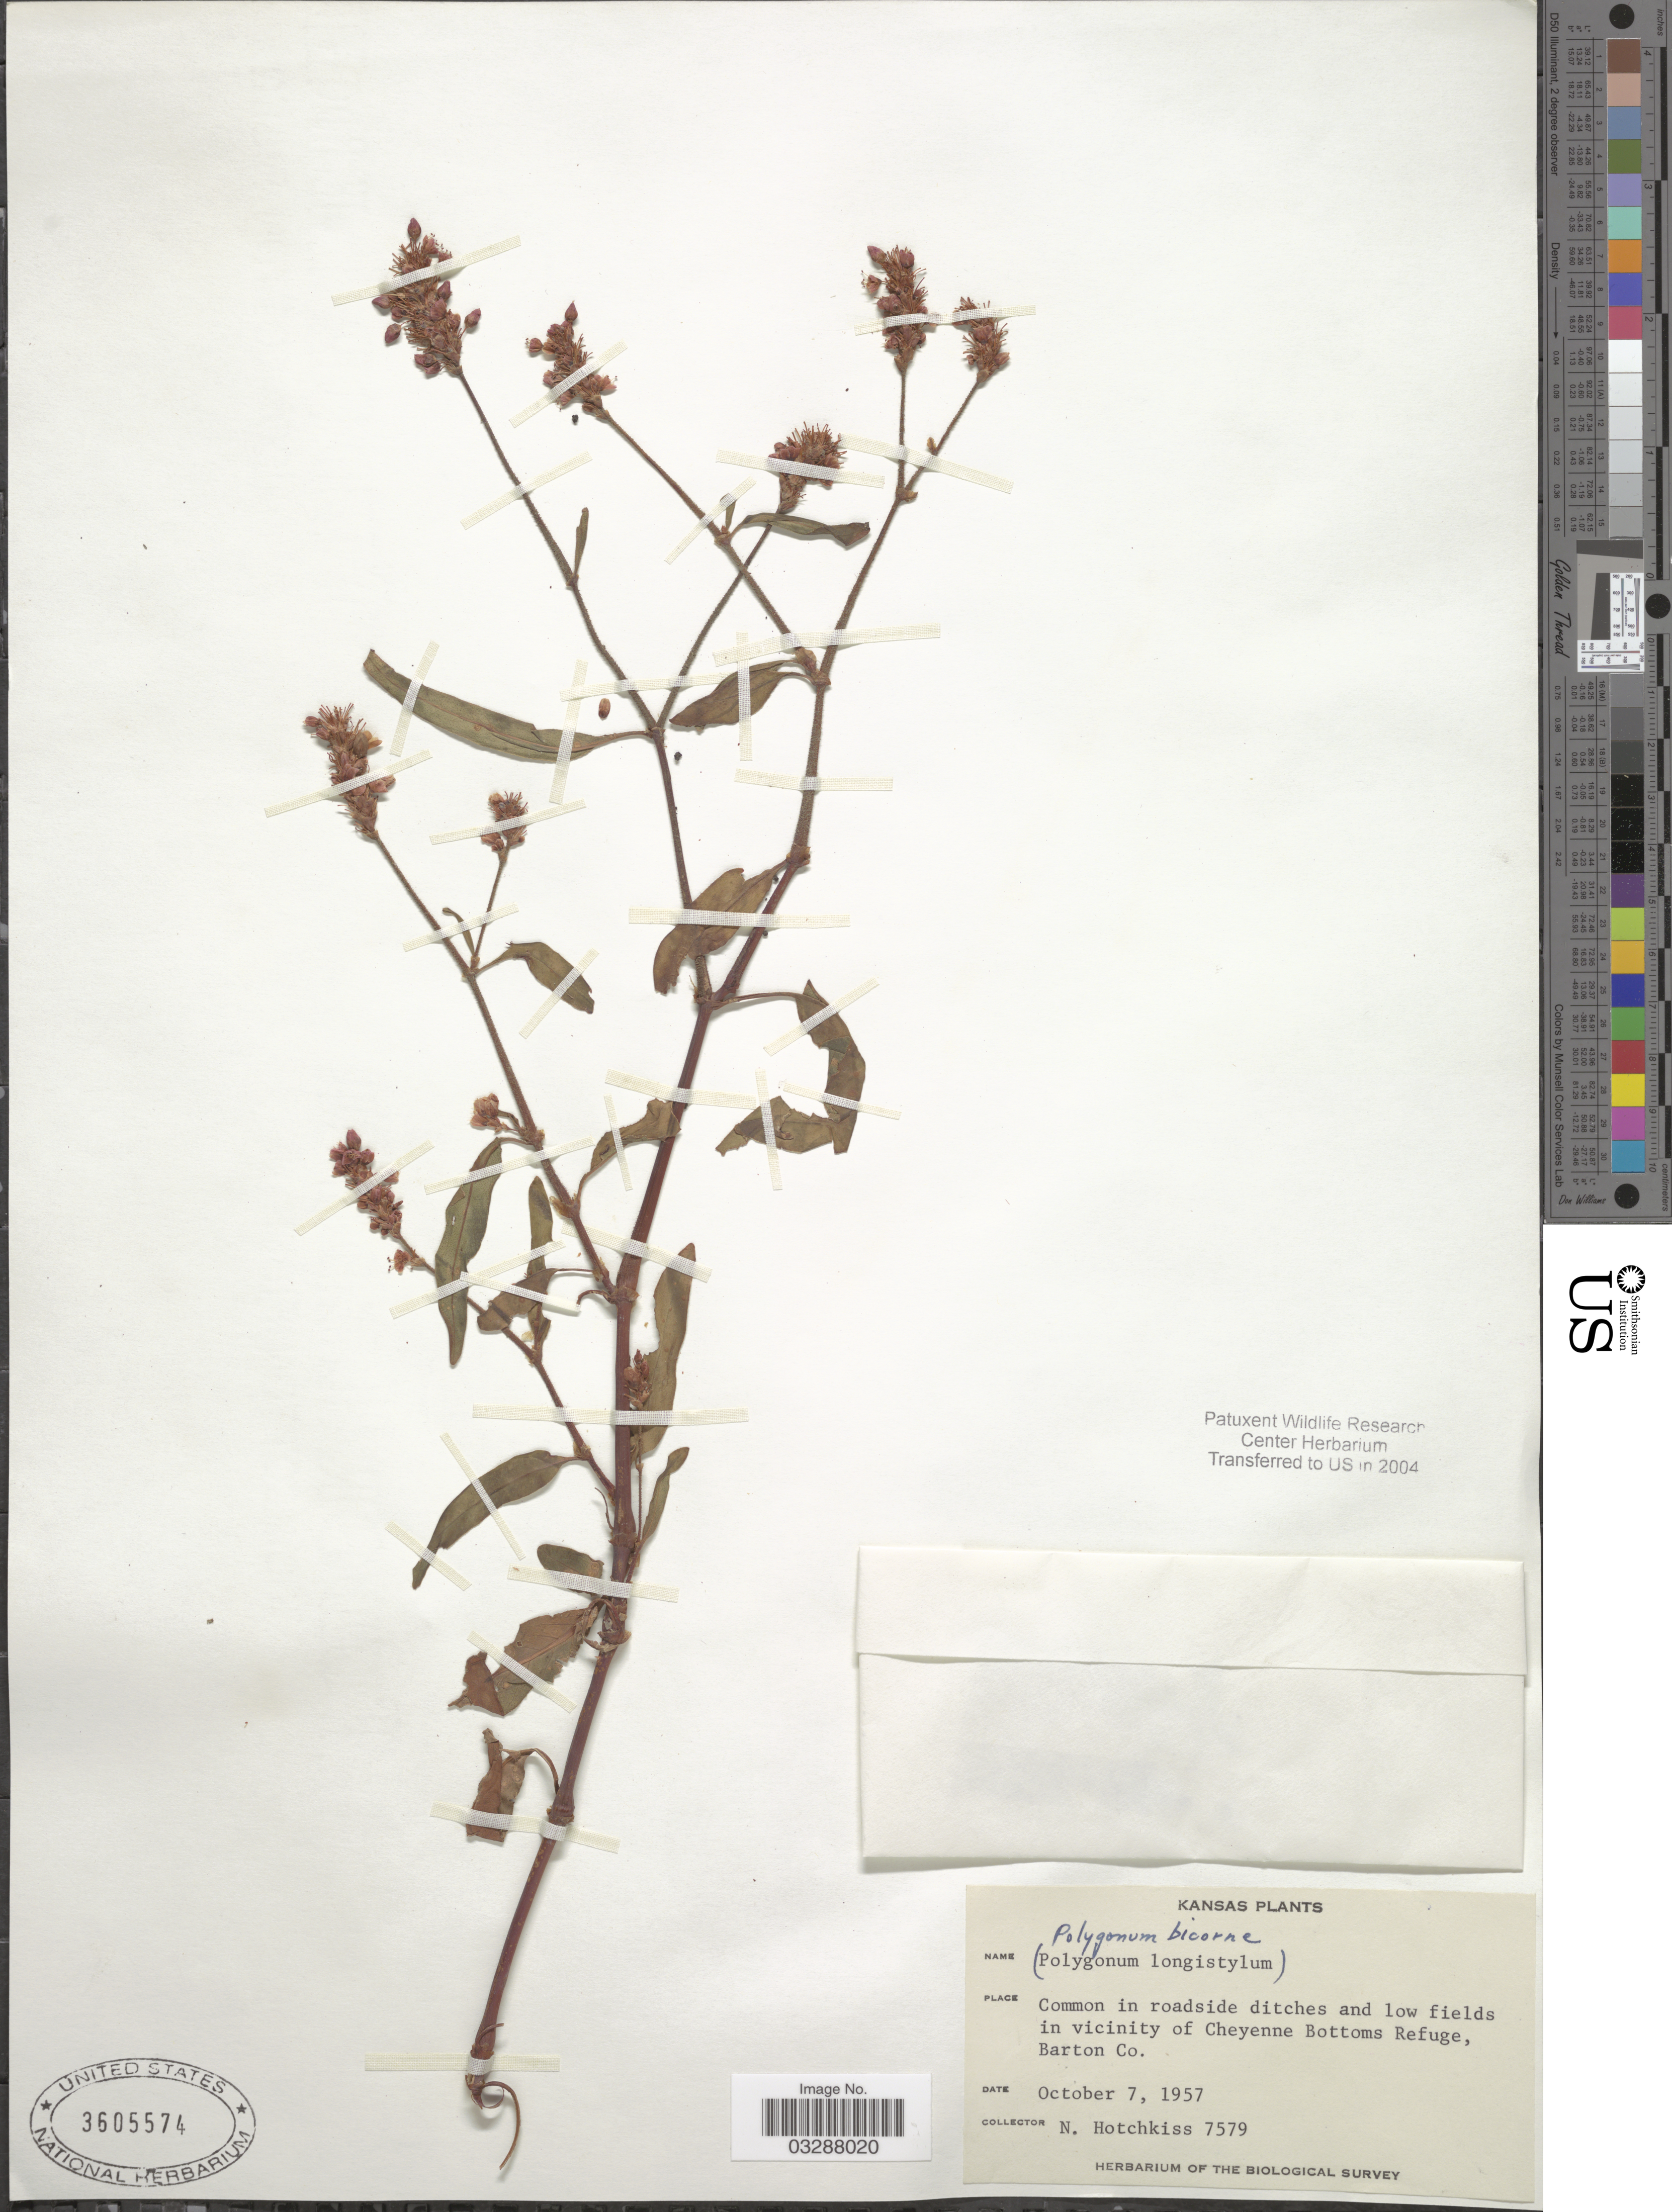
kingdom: Plantae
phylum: Tracheophyta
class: Magnoliopsida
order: Caryophyllales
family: Polygonaceae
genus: Persicaria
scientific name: Persicaria bicornis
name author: (Raf.) Nieuwl.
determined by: Atha, D. E.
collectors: N. Hotchkiss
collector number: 7579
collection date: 1957-10-07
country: United States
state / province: Kansas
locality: Common in roadside ditches and low fields in vicinity of Cheyenne Bottoms Refuge, Barton Co.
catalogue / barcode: US 3605574